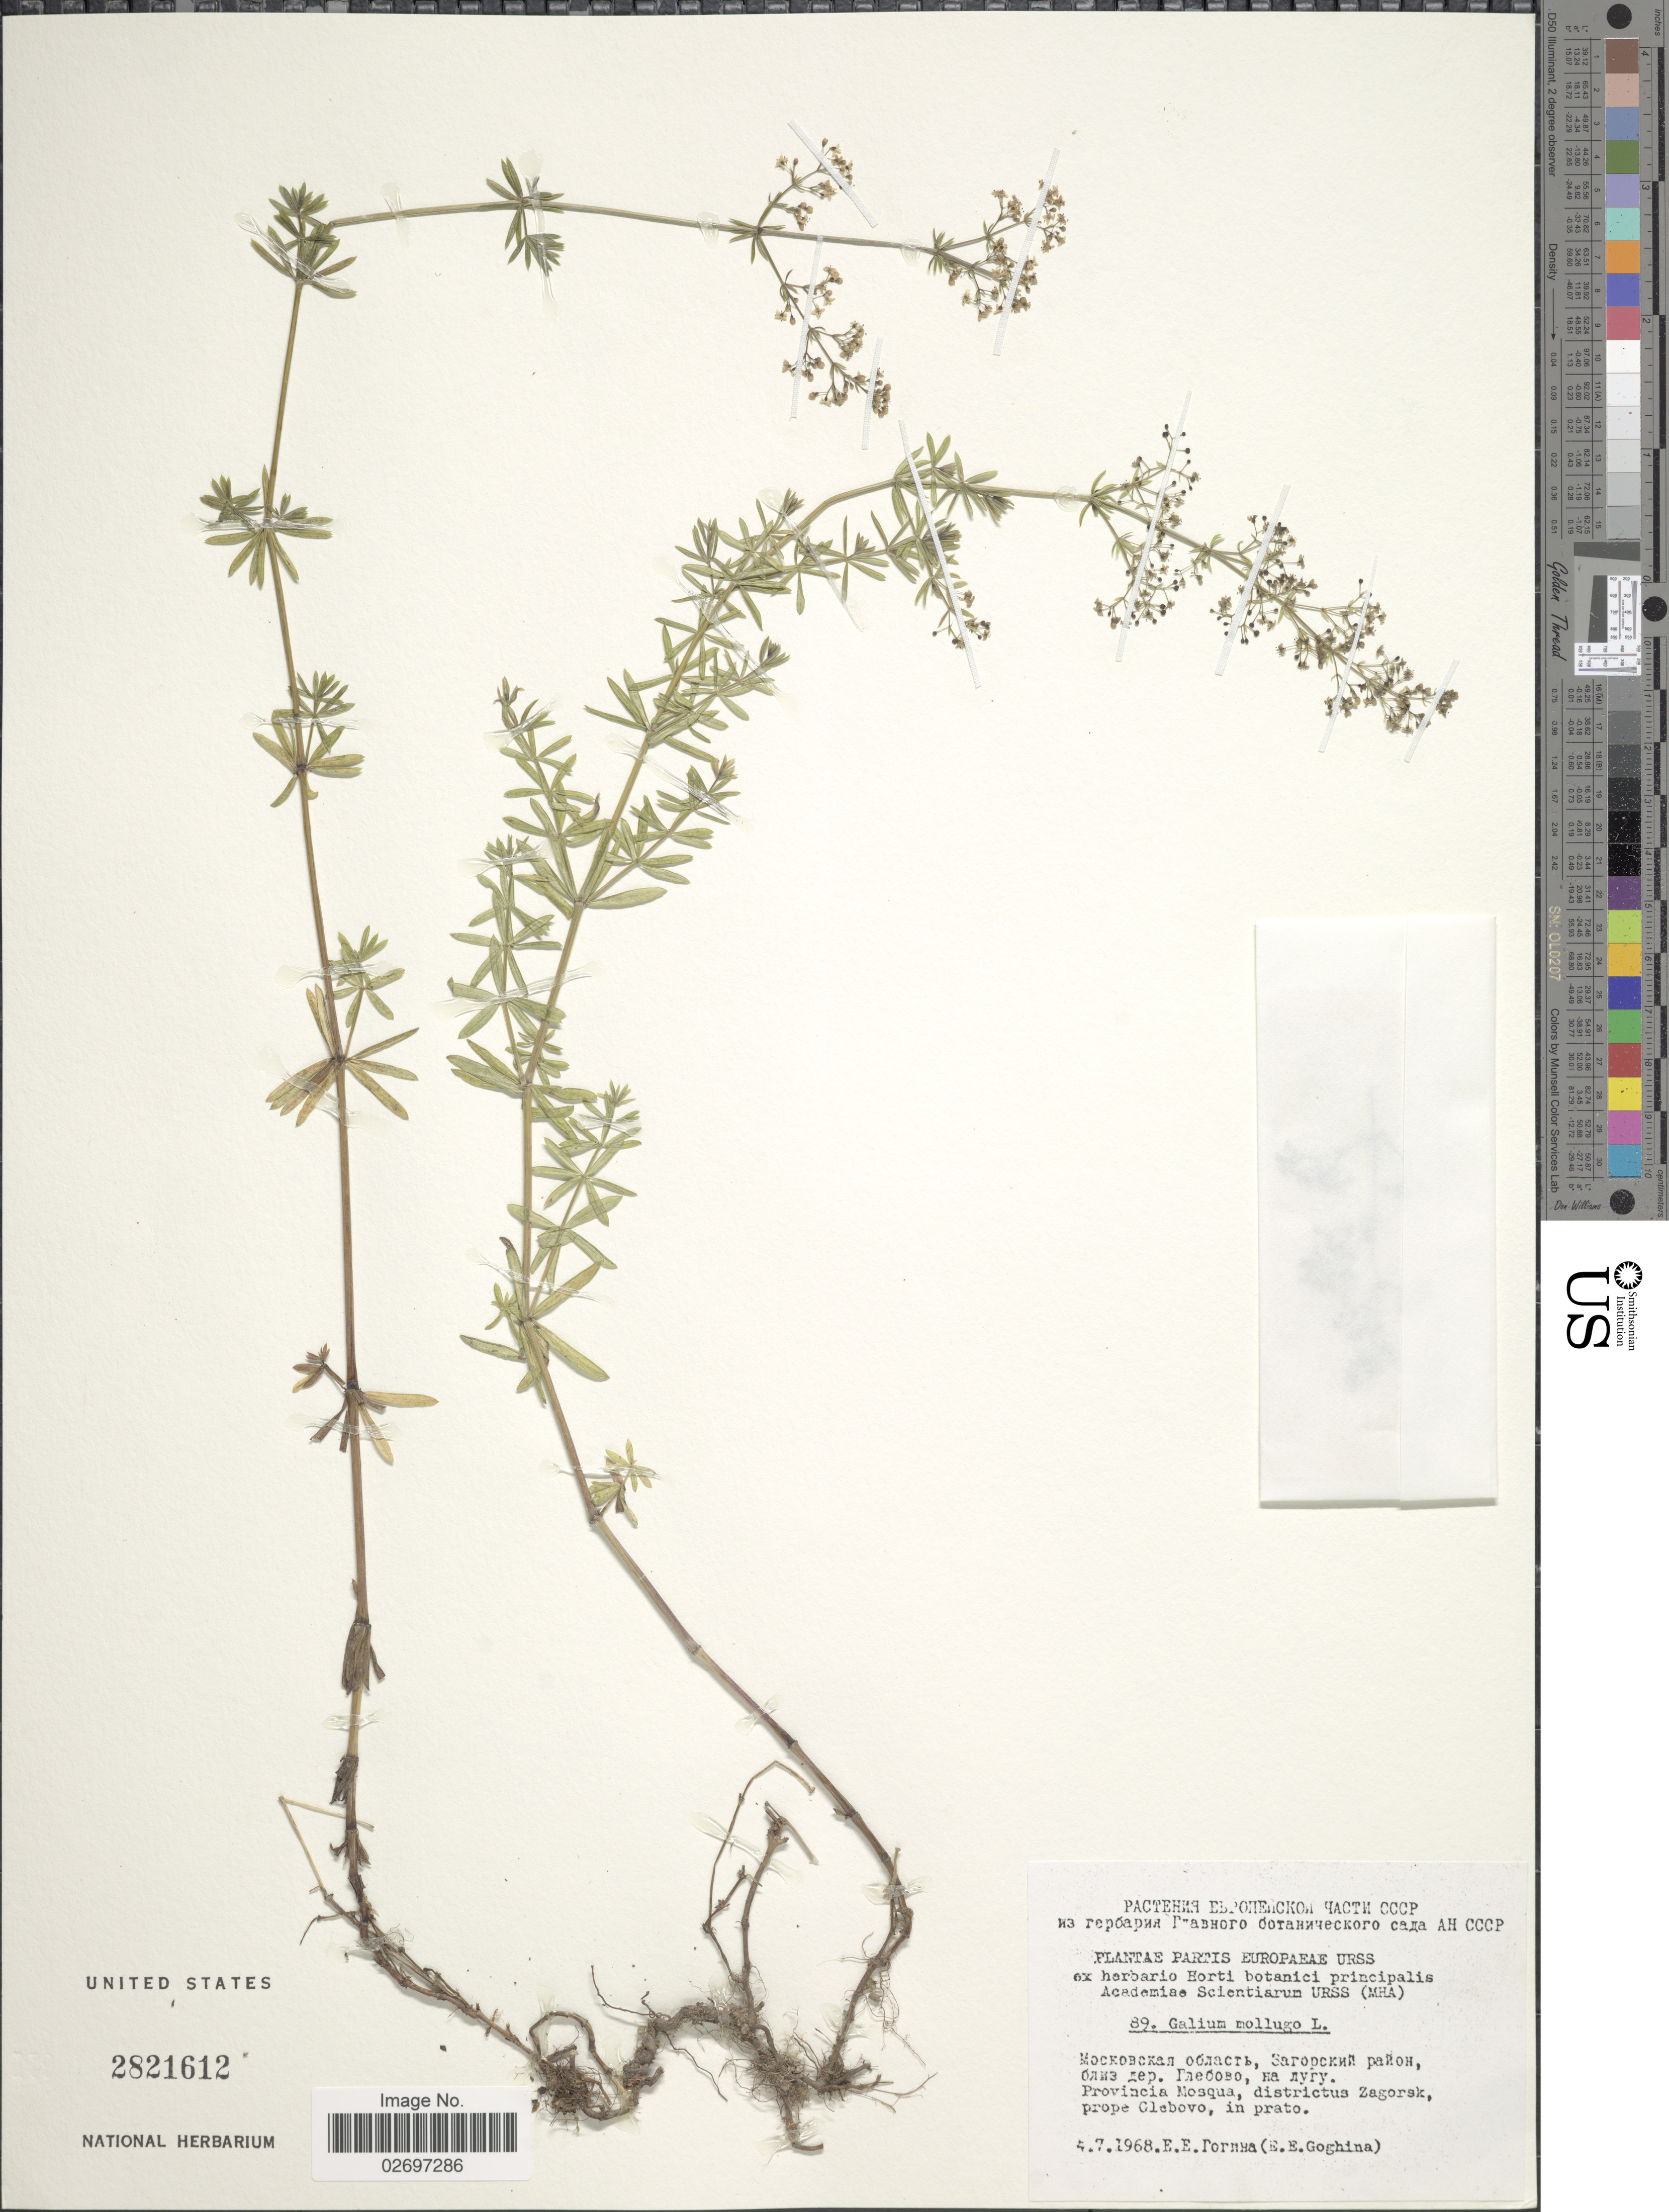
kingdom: Plantae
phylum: Tracheophyta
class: Magnoliopsida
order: Gentianales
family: Rubiaceae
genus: Galium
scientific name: Galium mollugo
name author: L.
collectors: J. Goghina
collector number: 89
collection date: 1968-07-04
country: Russian Federation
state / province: Bashkortostan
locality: Partis Europaeae URSS. Provincia Mosqua, districtus Zagorsk, prope Clebovo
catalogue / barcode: US 2821612